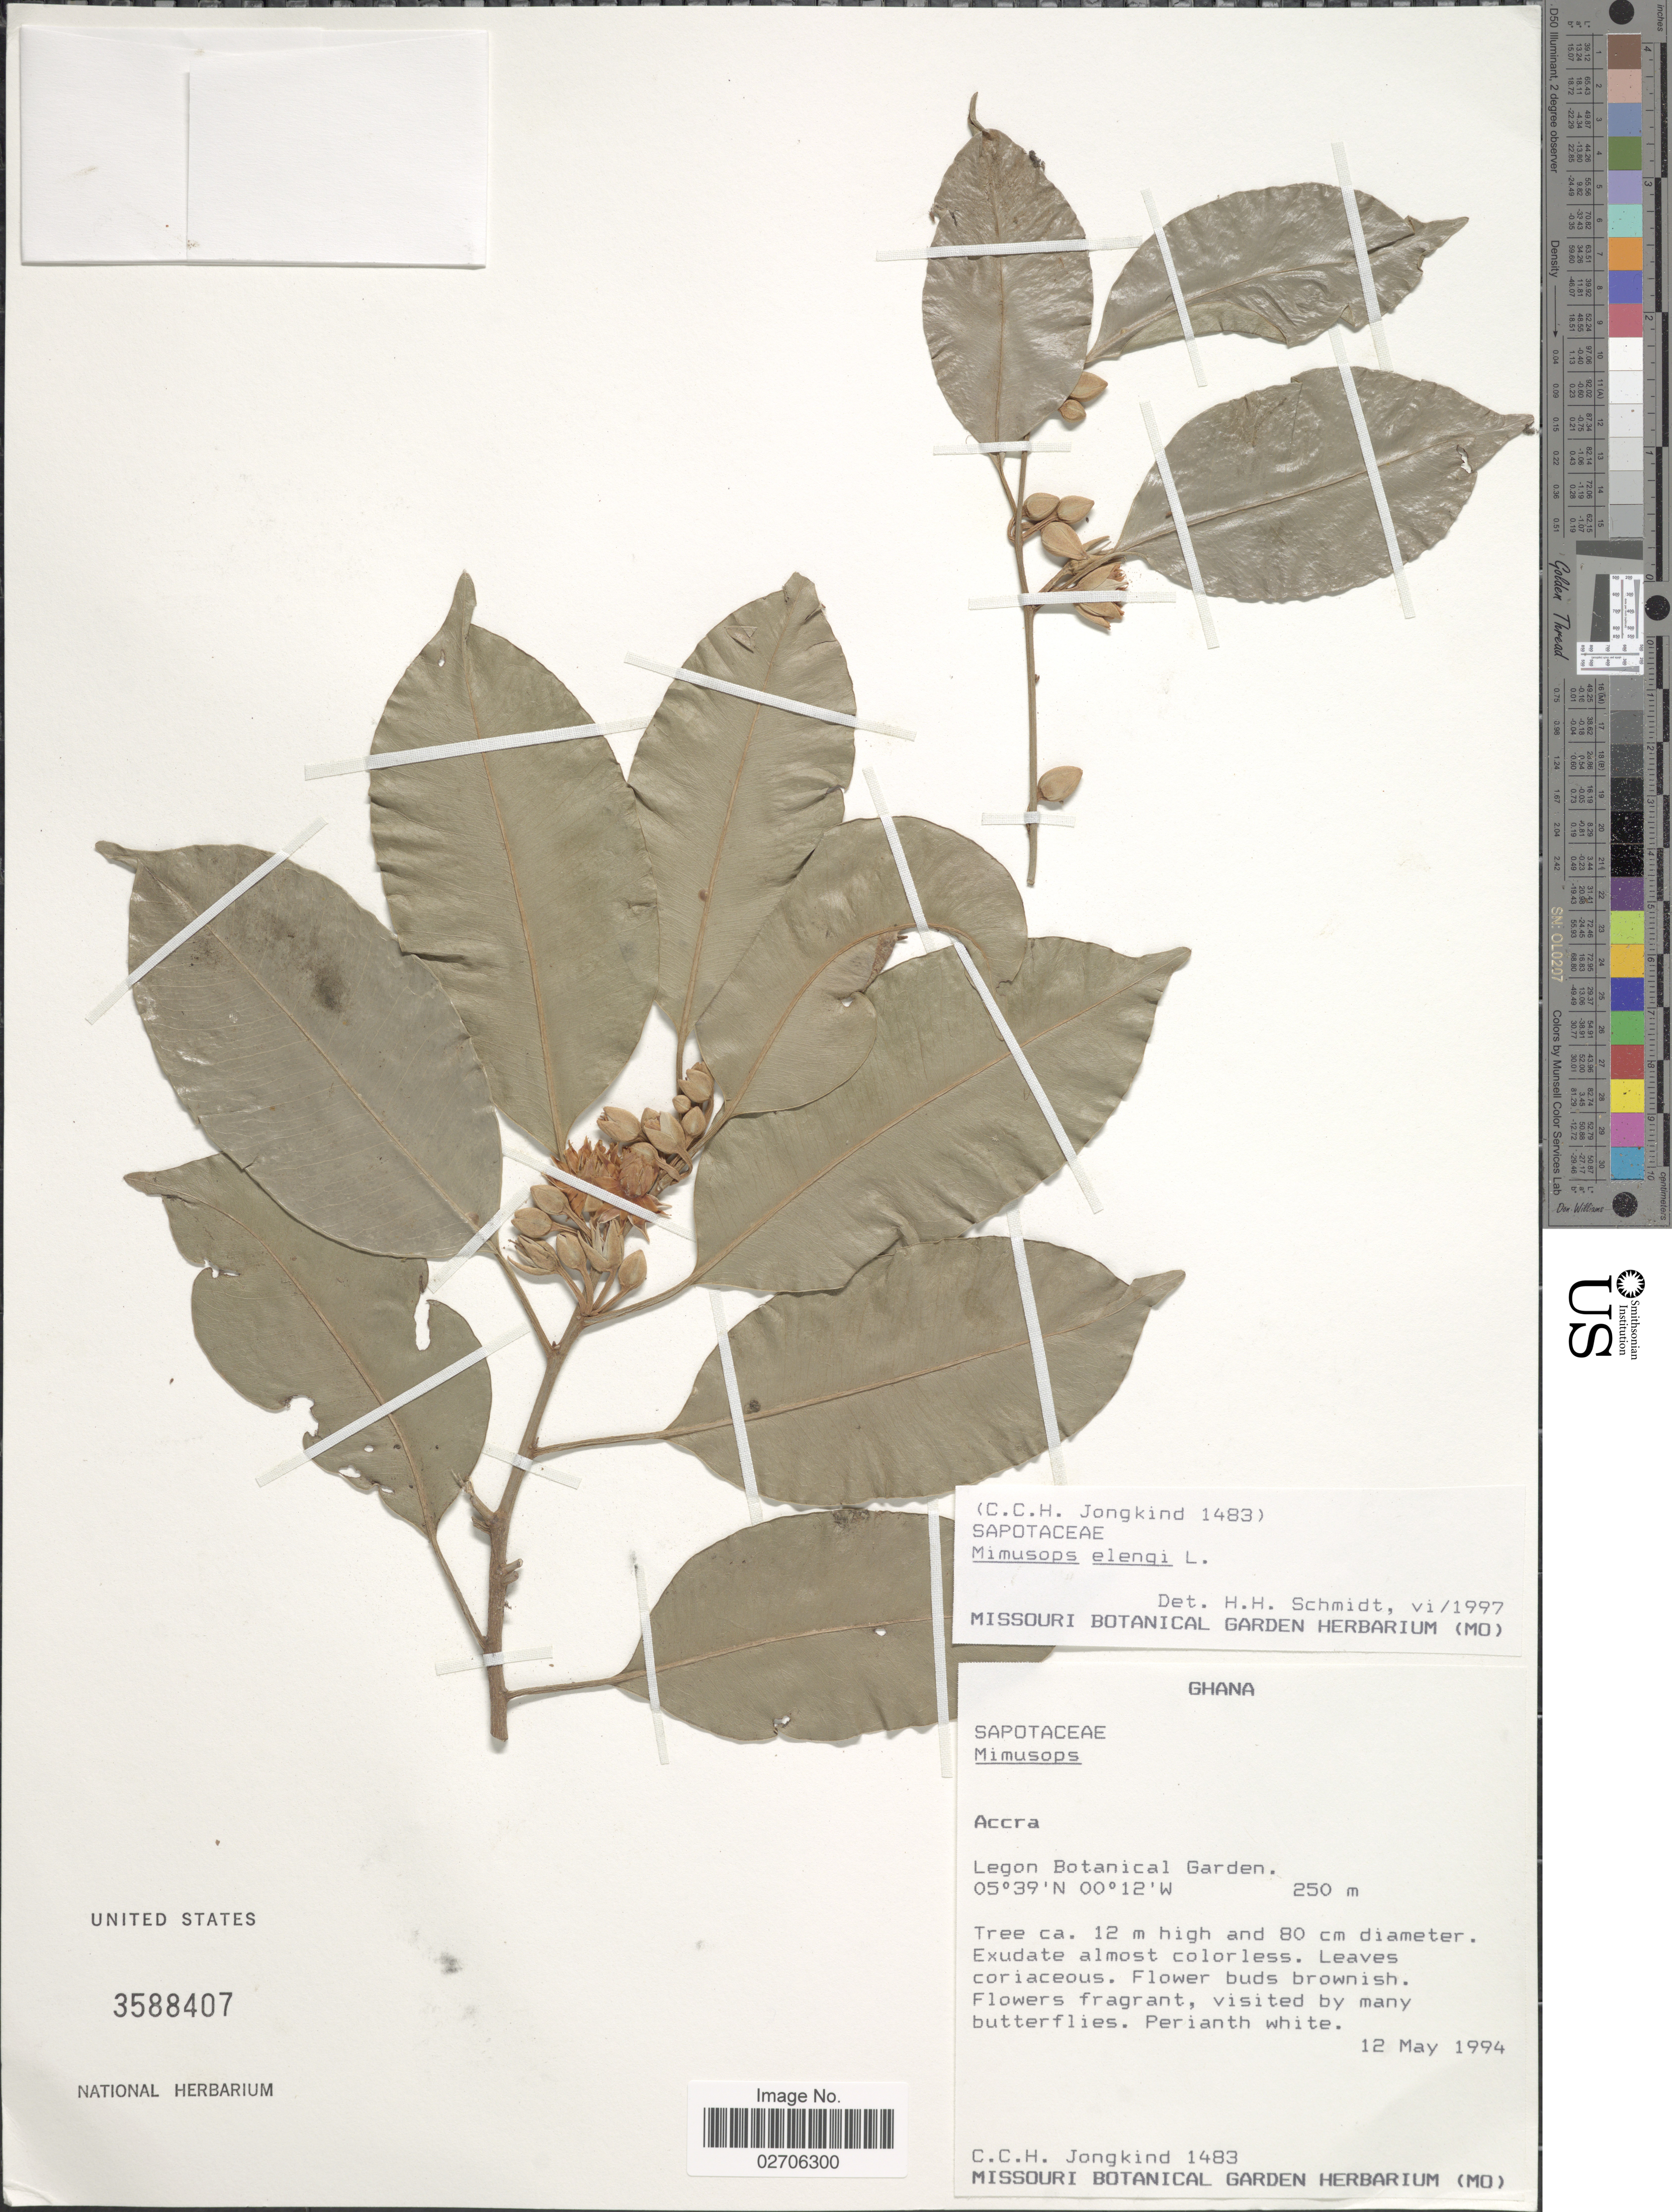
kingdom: Plantae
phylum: Tracheophyta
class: Magnoliopsida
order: Ericales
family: Sapotaceae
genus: Mimusops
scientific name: Mimusops djave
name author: Engl.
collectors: C. C. Jongkind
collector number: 1483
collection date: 1994-05-12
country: Ghana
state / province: Greater Accra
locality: Accra. Legon Botanical Garden.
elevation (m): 250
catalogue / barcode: US 3588407